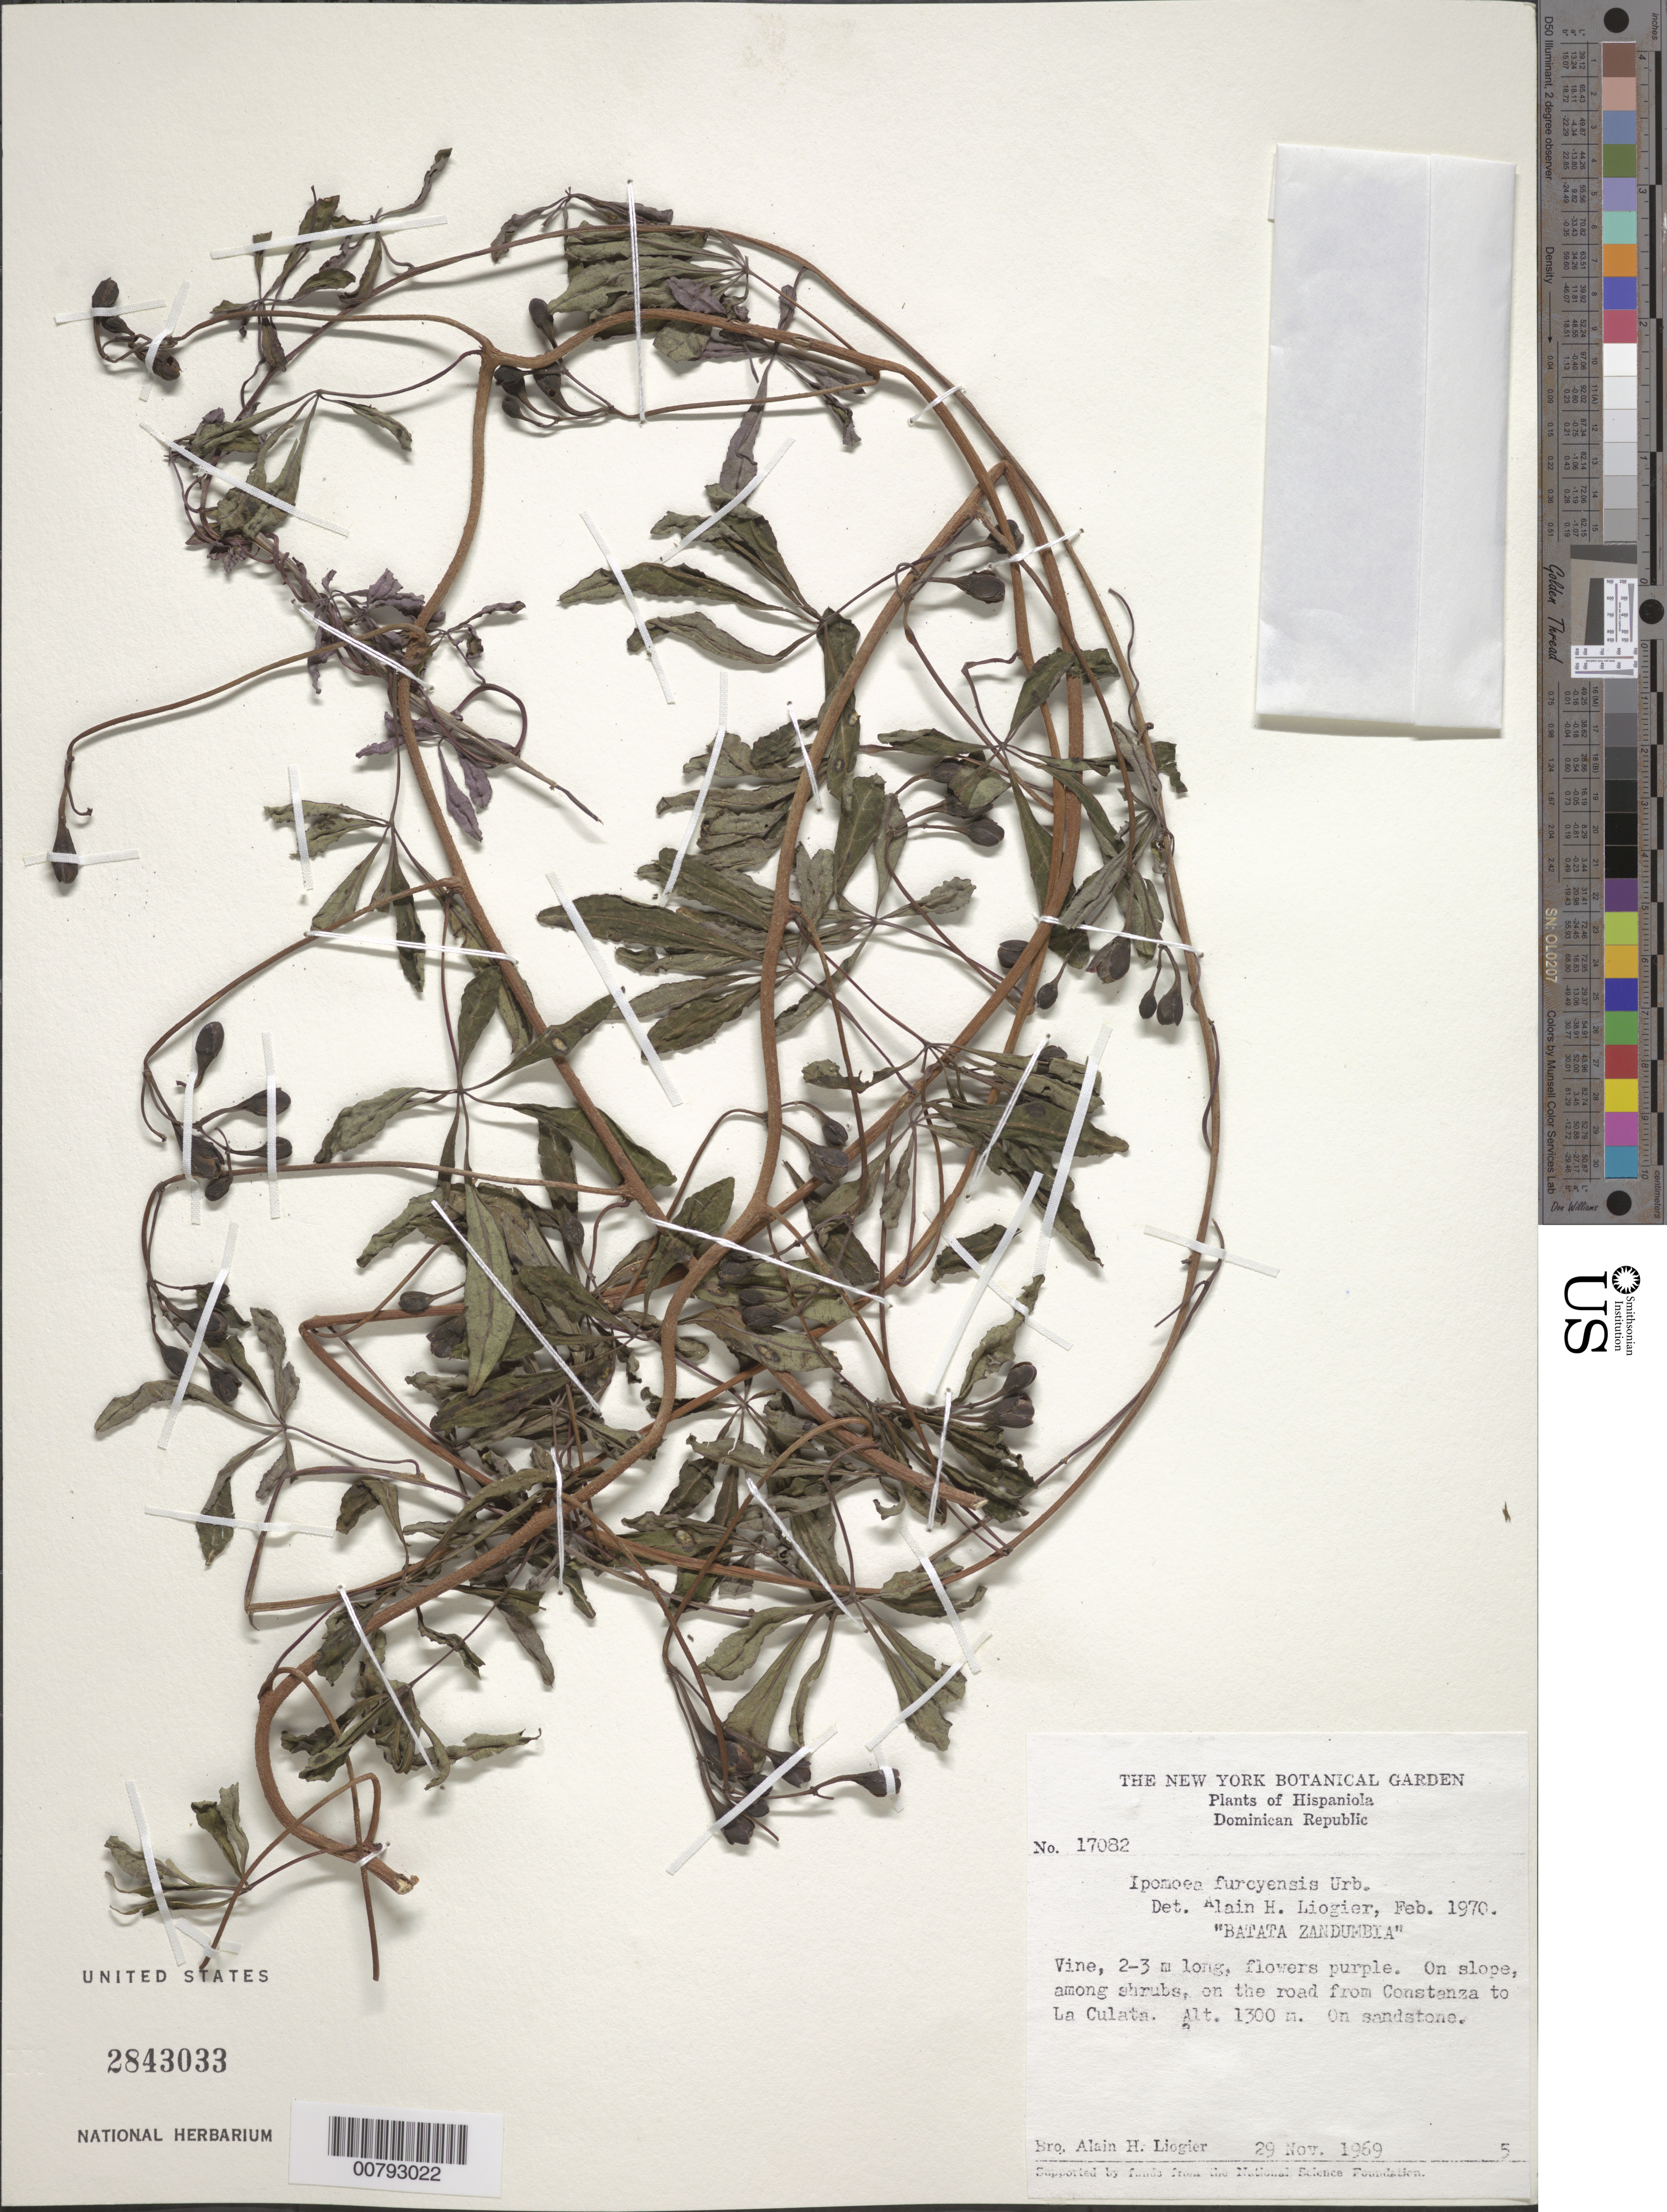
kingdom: Plantae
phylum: Tracheophyta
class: Magnoliopsida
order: Solanales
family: Convolvulaceae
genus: Ipomoea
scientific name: Ipomoea furcyensis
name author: Urb.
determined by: Liogier, Alain H.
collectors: A. H. Liogier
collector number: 17082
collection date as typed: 29 Nov 1969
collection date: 1969-11-29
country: Dominican Republic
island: Hispaniola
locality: On the road from Constanza to La Culata.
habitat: On sandstone; on slope, among shrubs.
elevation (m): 1300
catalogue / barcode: US 2843033